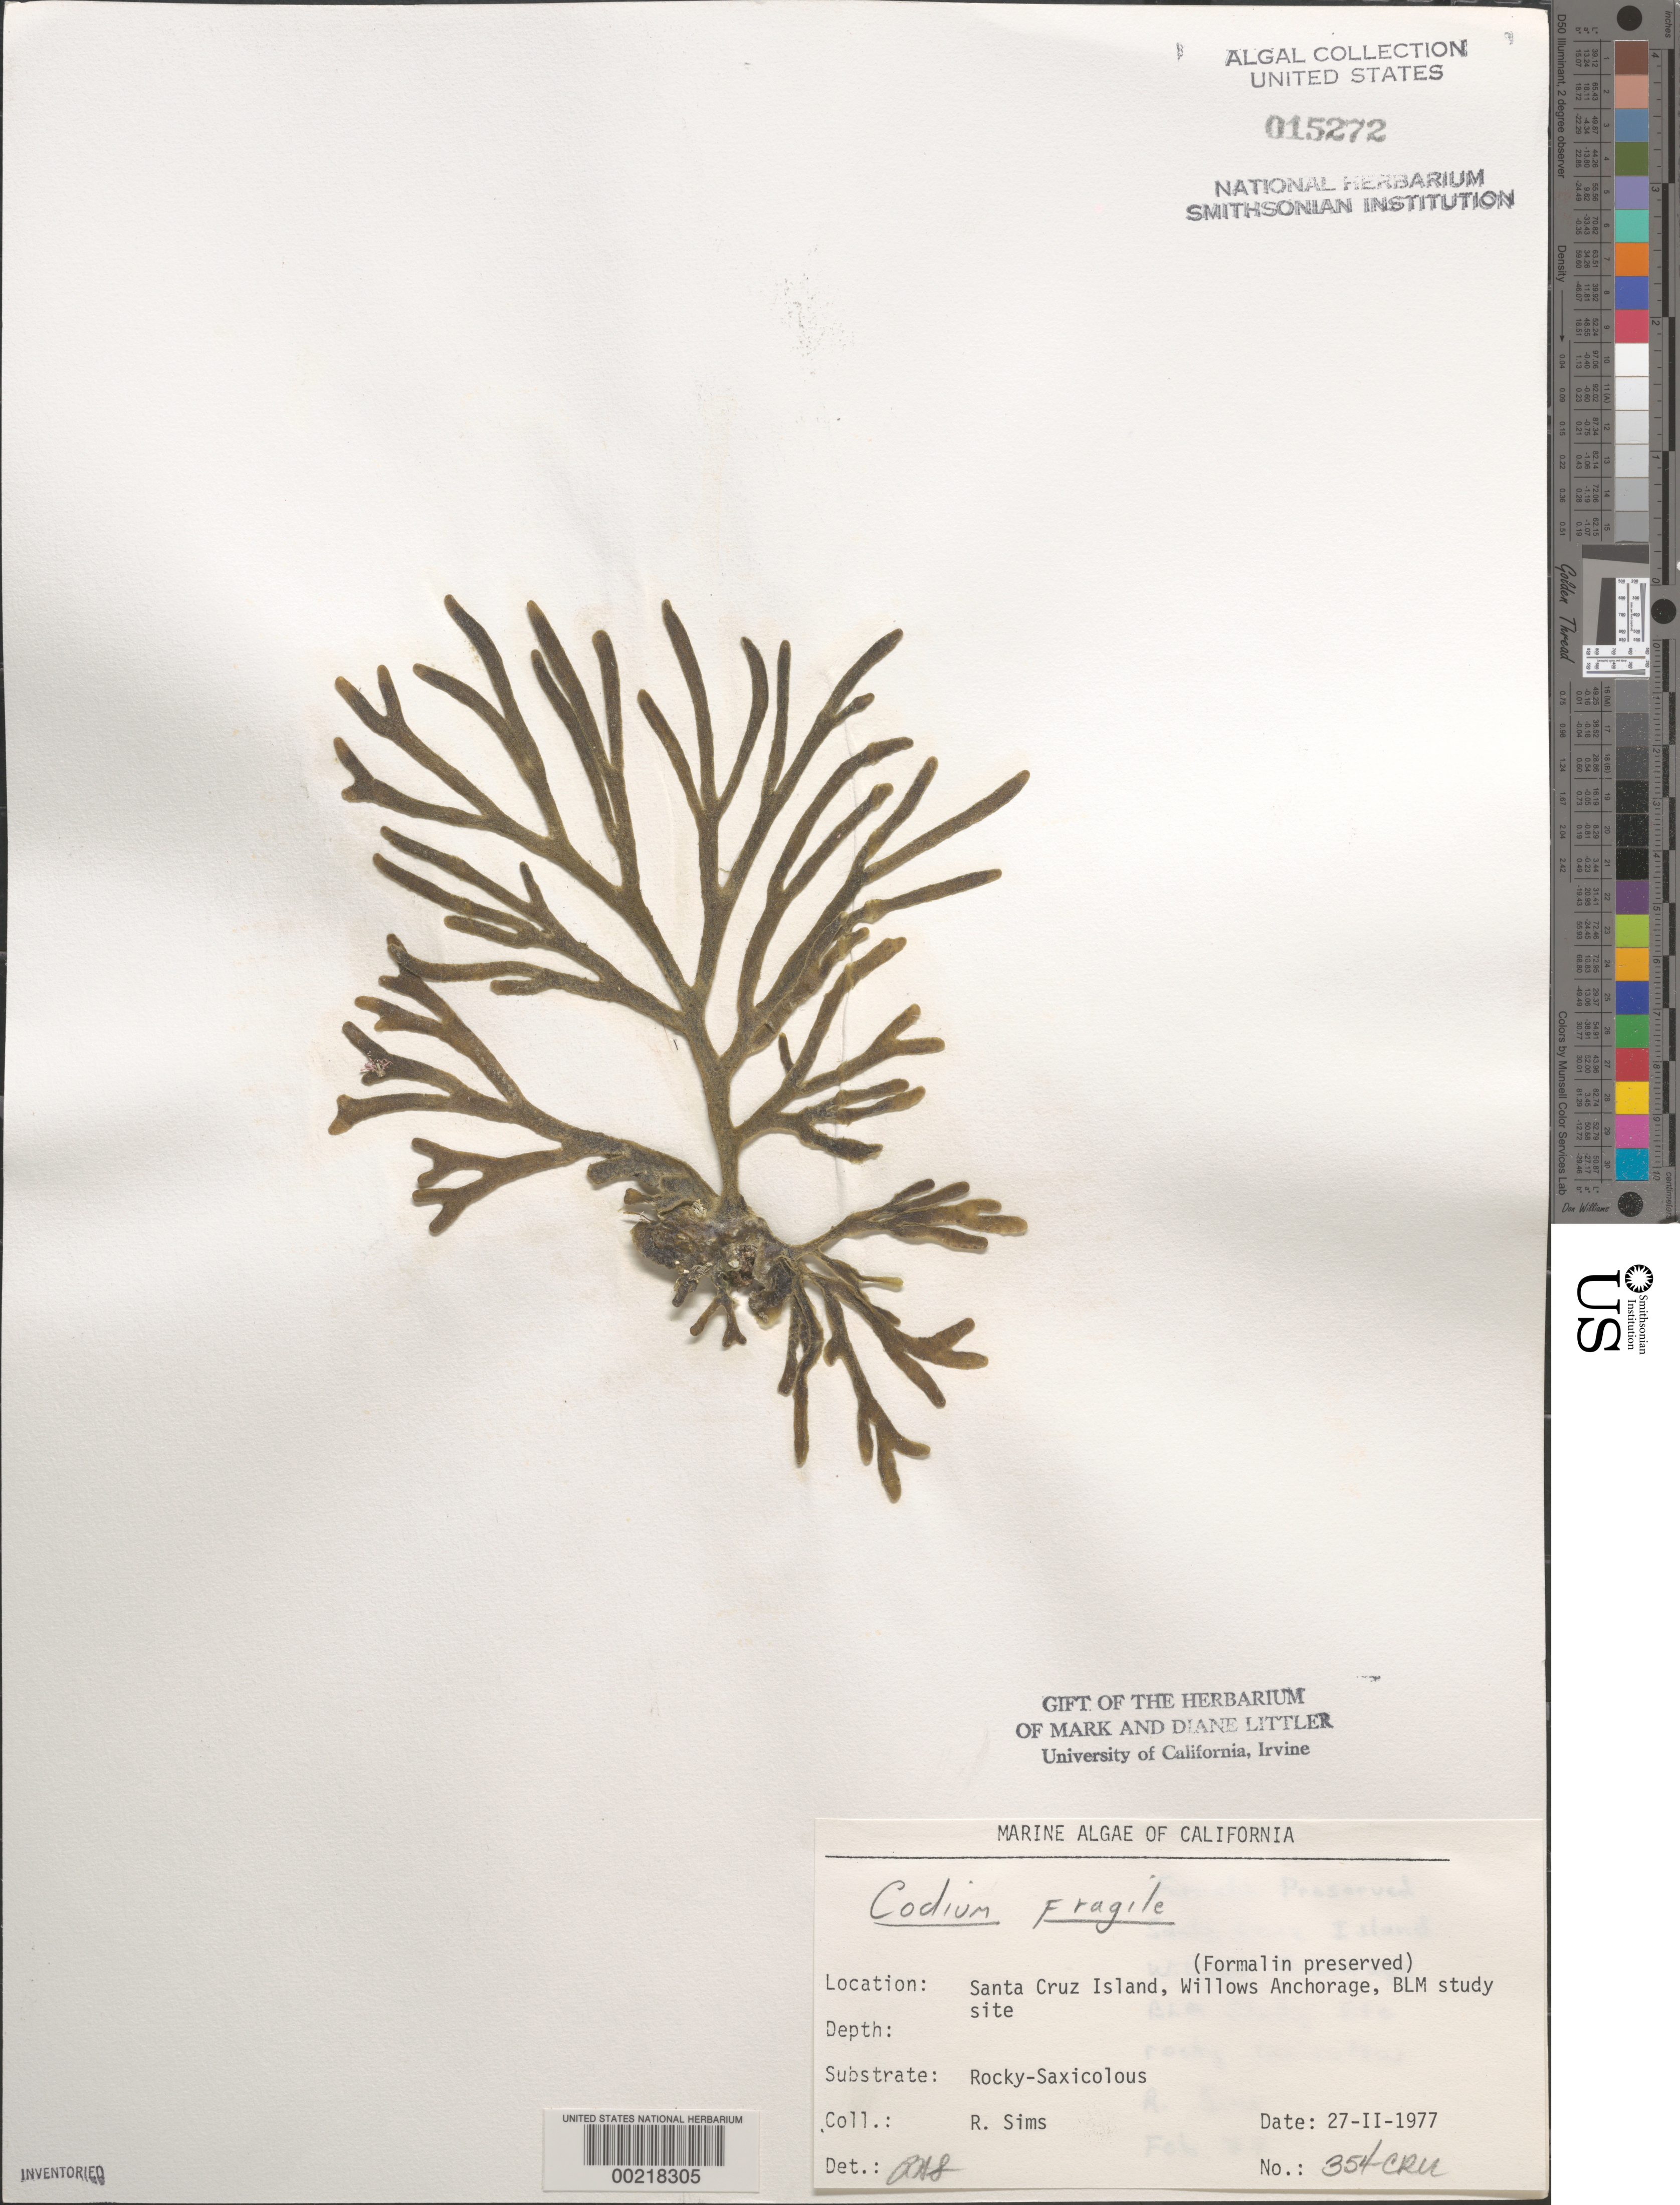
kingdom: Plantae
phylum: Chlorophyta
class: Ulvophyceae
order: Bryopsidales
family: Codiaceae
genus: Codium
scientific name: Codium fragile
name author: (Suringar) P. Hariot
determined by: Sims, Robert H.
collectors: R. H. Sims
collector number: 354-cru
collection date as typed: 27 Feb 1977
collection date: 1977-02-27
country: United States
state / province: California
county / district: Santa Barbara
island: Santa Cruz Island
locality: Willows Anchorage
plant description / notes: BLM-SOCALBIGHT Rocky Intertidal Survey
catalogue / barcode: US 15272